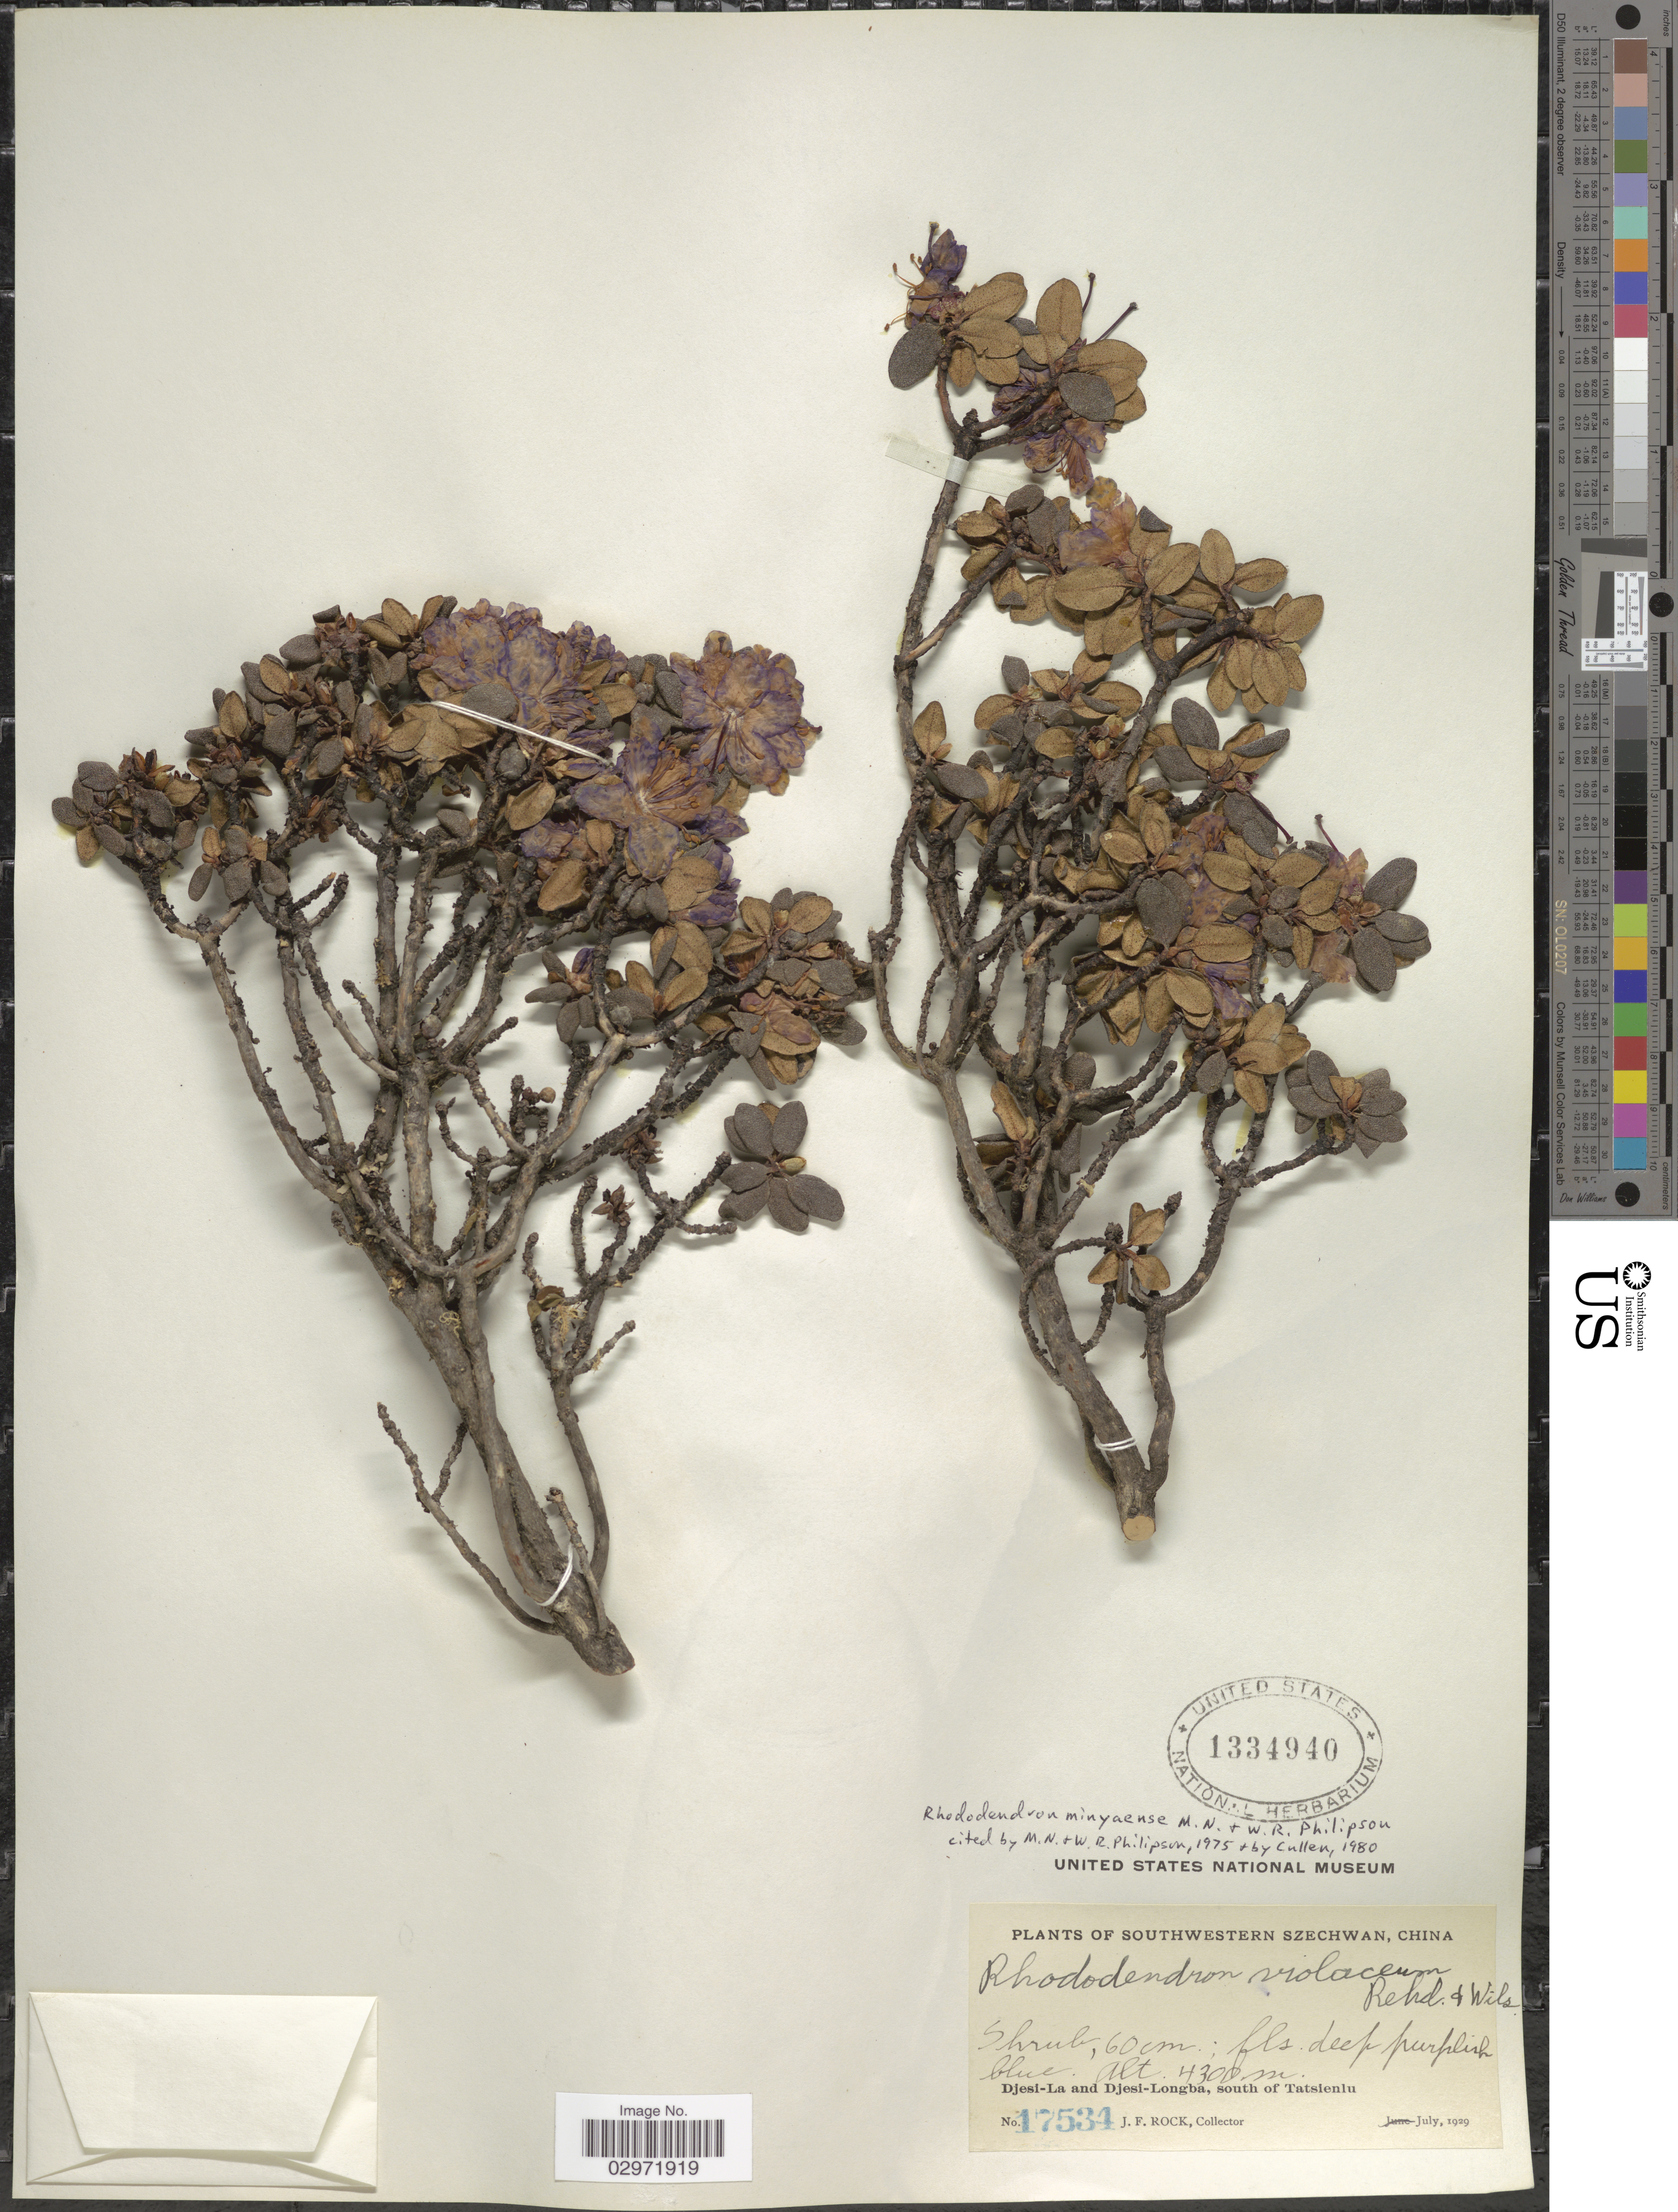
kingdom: Plantae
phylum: Tracheophyta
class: Magnoliopsida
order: Ericales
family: Ericaceae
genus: Rhododendron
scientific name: Rhododendron minyaense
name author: M. N. Philipson & Philipson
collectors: J. Rock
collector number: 17534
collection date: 1929-07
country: China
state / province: Sichuan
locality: Southwestern Szechwan, Djesi-La and Djesi-Longba, south of Tatsienlu.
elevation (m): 4300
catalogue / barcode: US 1334940